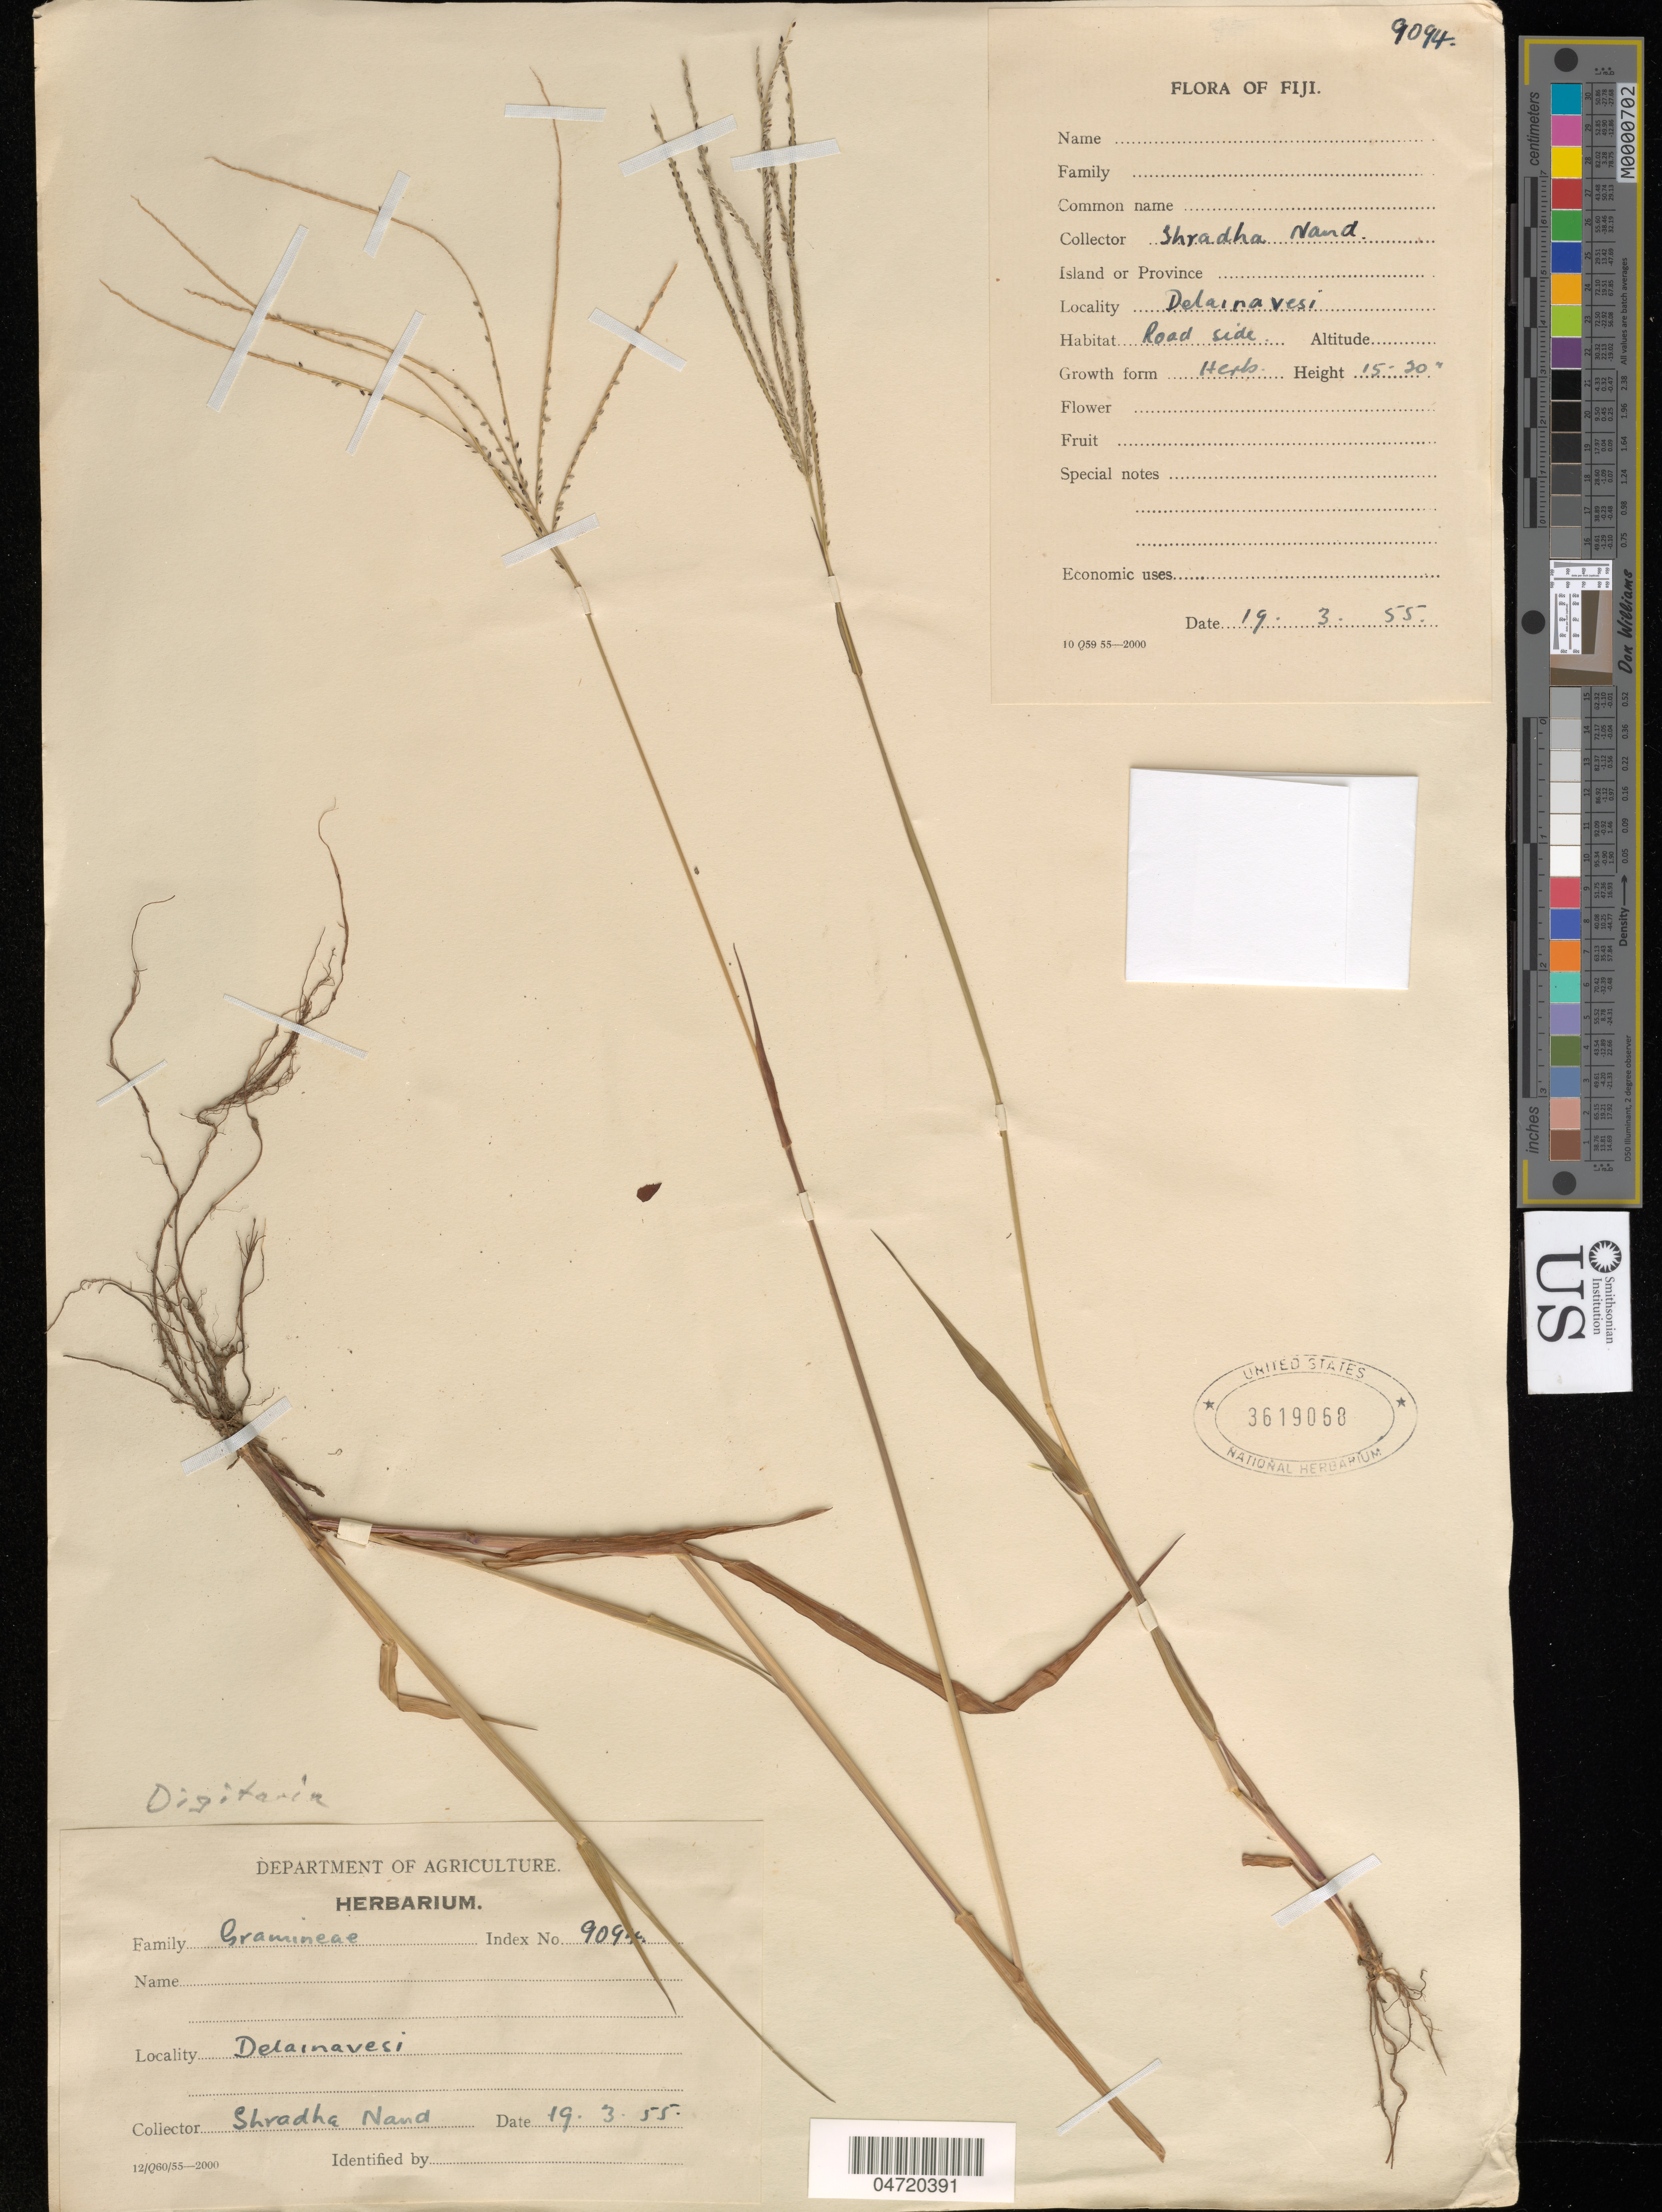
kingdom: Plantae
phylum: Tracheophyta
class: Liliopsida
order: Poales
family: Poaceae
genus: Digitaria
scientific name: Digitaria sp.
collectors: S. Nand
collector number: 9094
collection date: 1955-03-19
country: Fiji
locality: Delainavesi.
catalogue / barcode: US 3619068